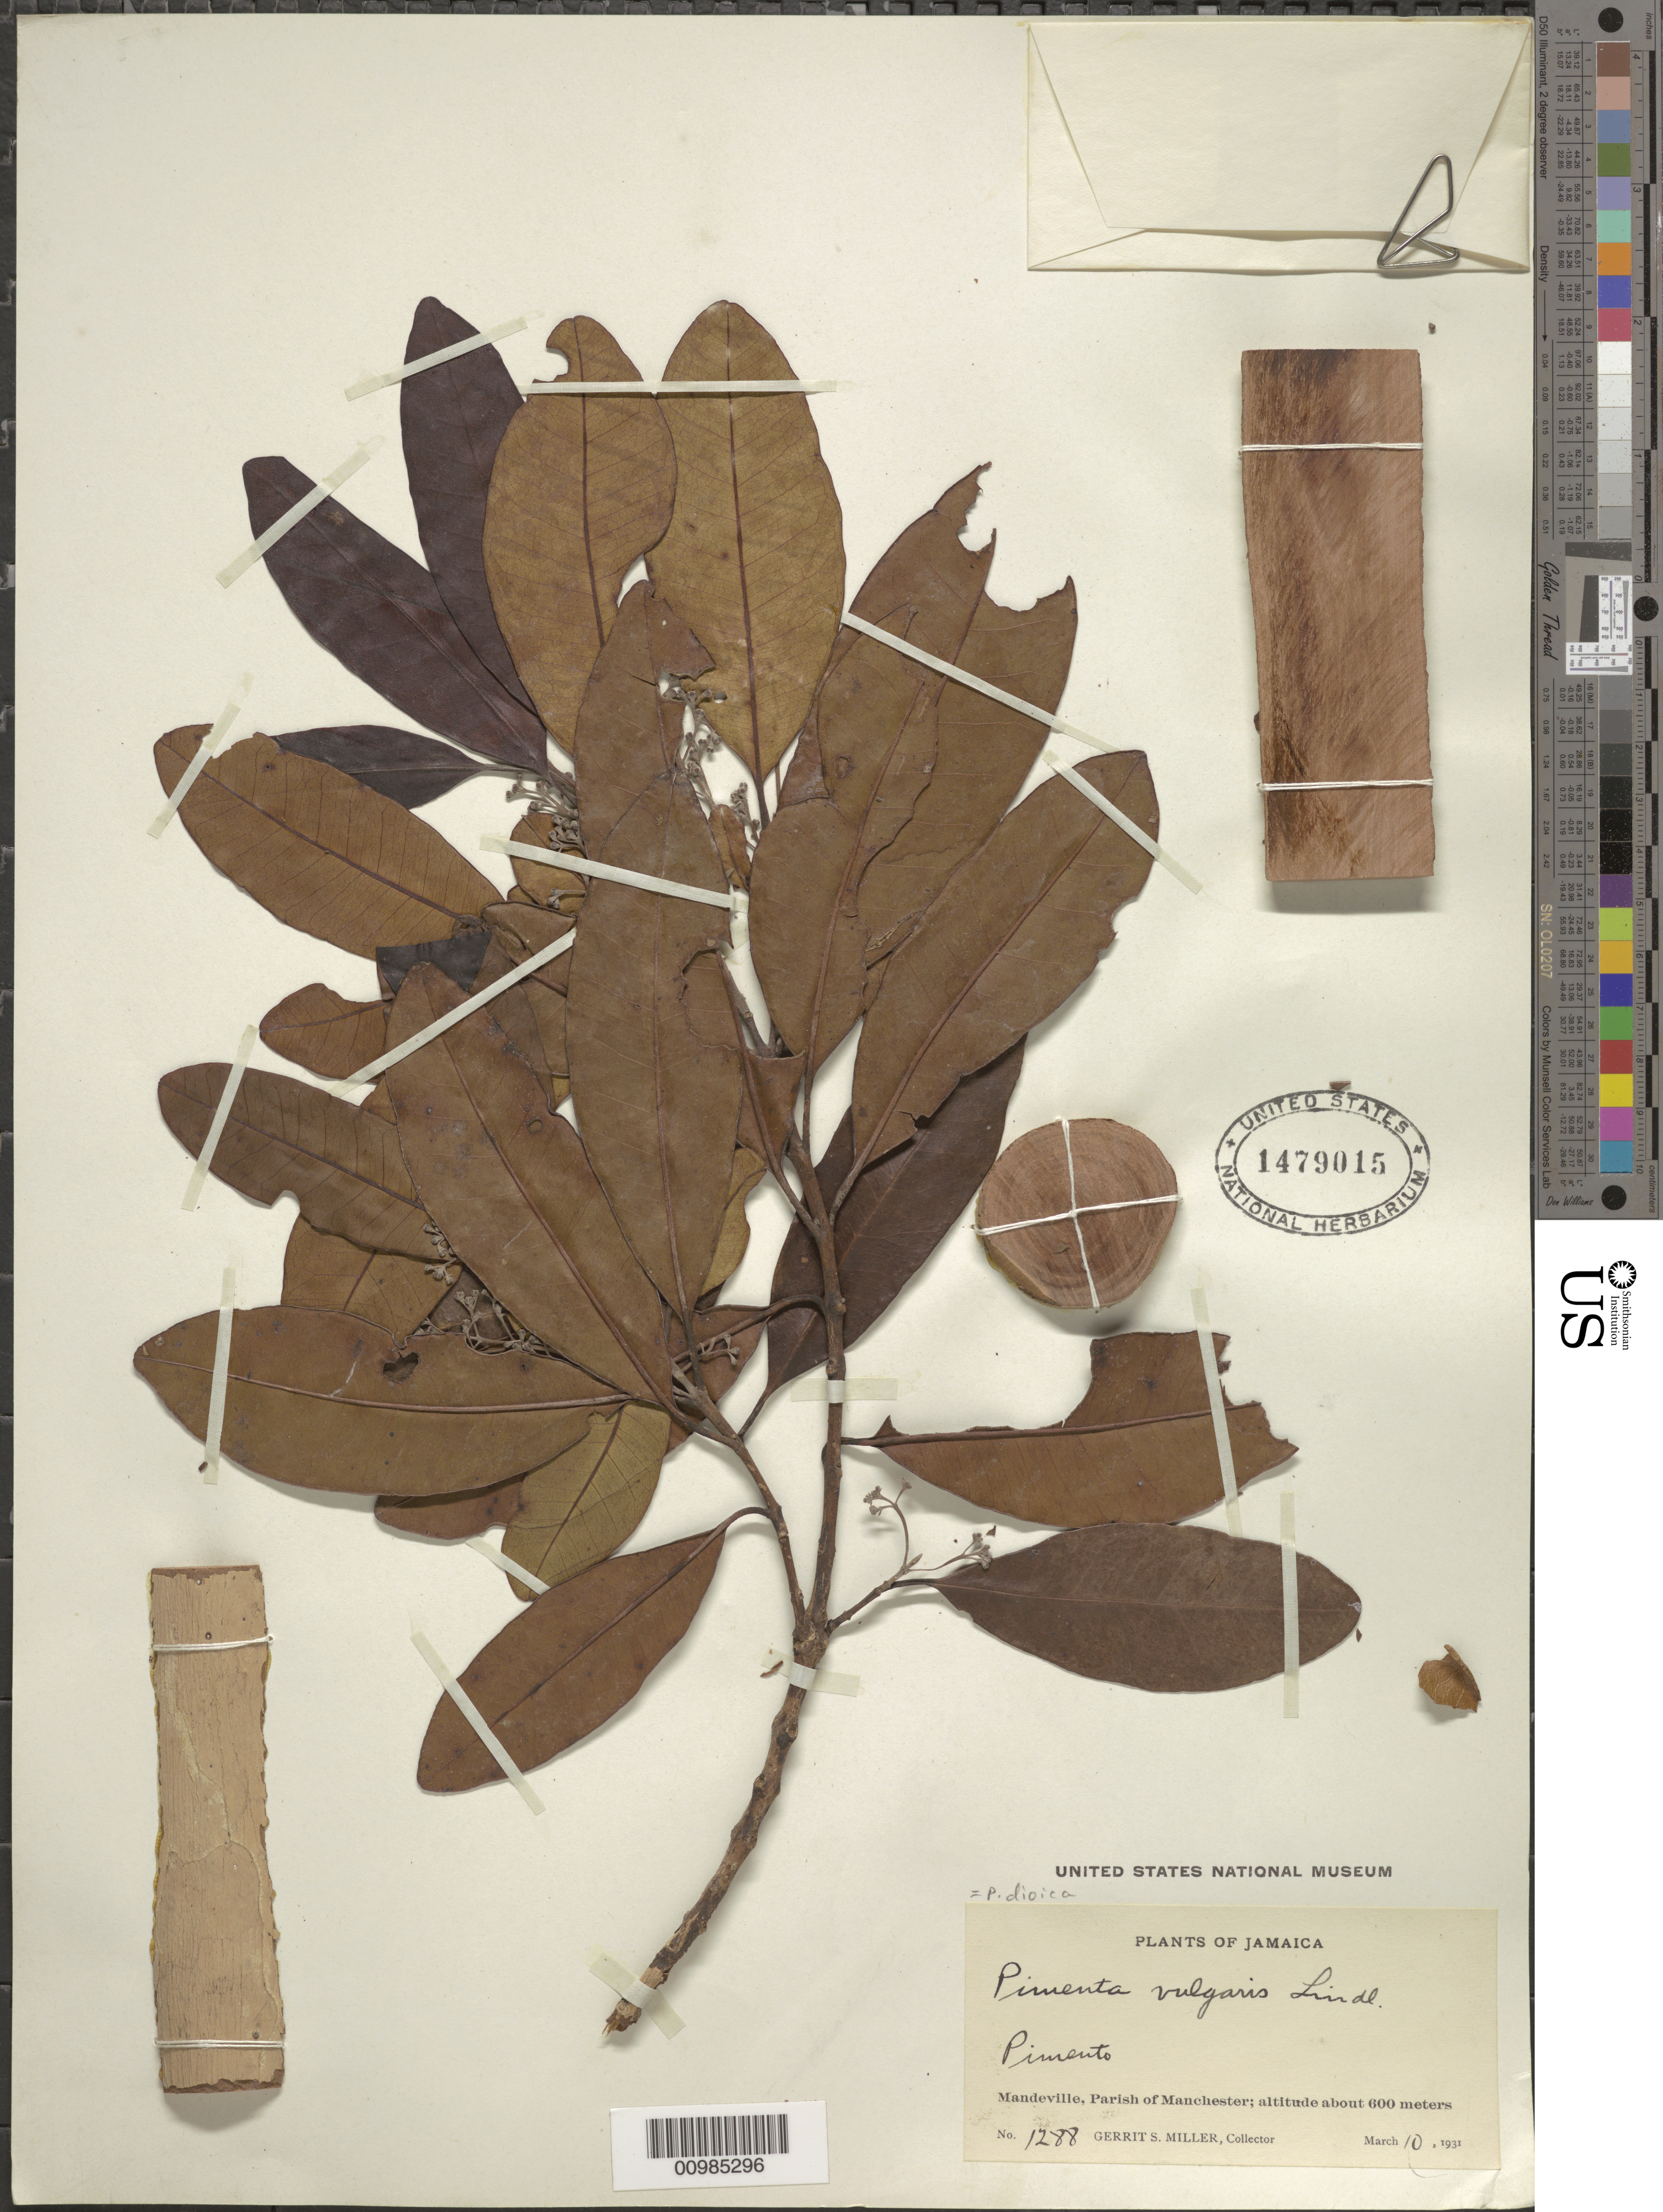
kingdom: Plantae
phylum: Tracheophyta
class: Magnoliopsida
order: Myrtales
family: Myrtaceae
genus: Pimenta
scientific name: Pimenta dioica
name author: (L.) Merr.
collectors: G. S. Miller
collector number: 1288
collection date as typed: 10 Mar 1931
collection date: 1931-03-10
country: Jamaica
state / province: Manchester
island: Jamaica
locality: Mandeville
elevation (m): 600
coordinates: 0 N, 0 E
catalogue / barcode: US 1479015